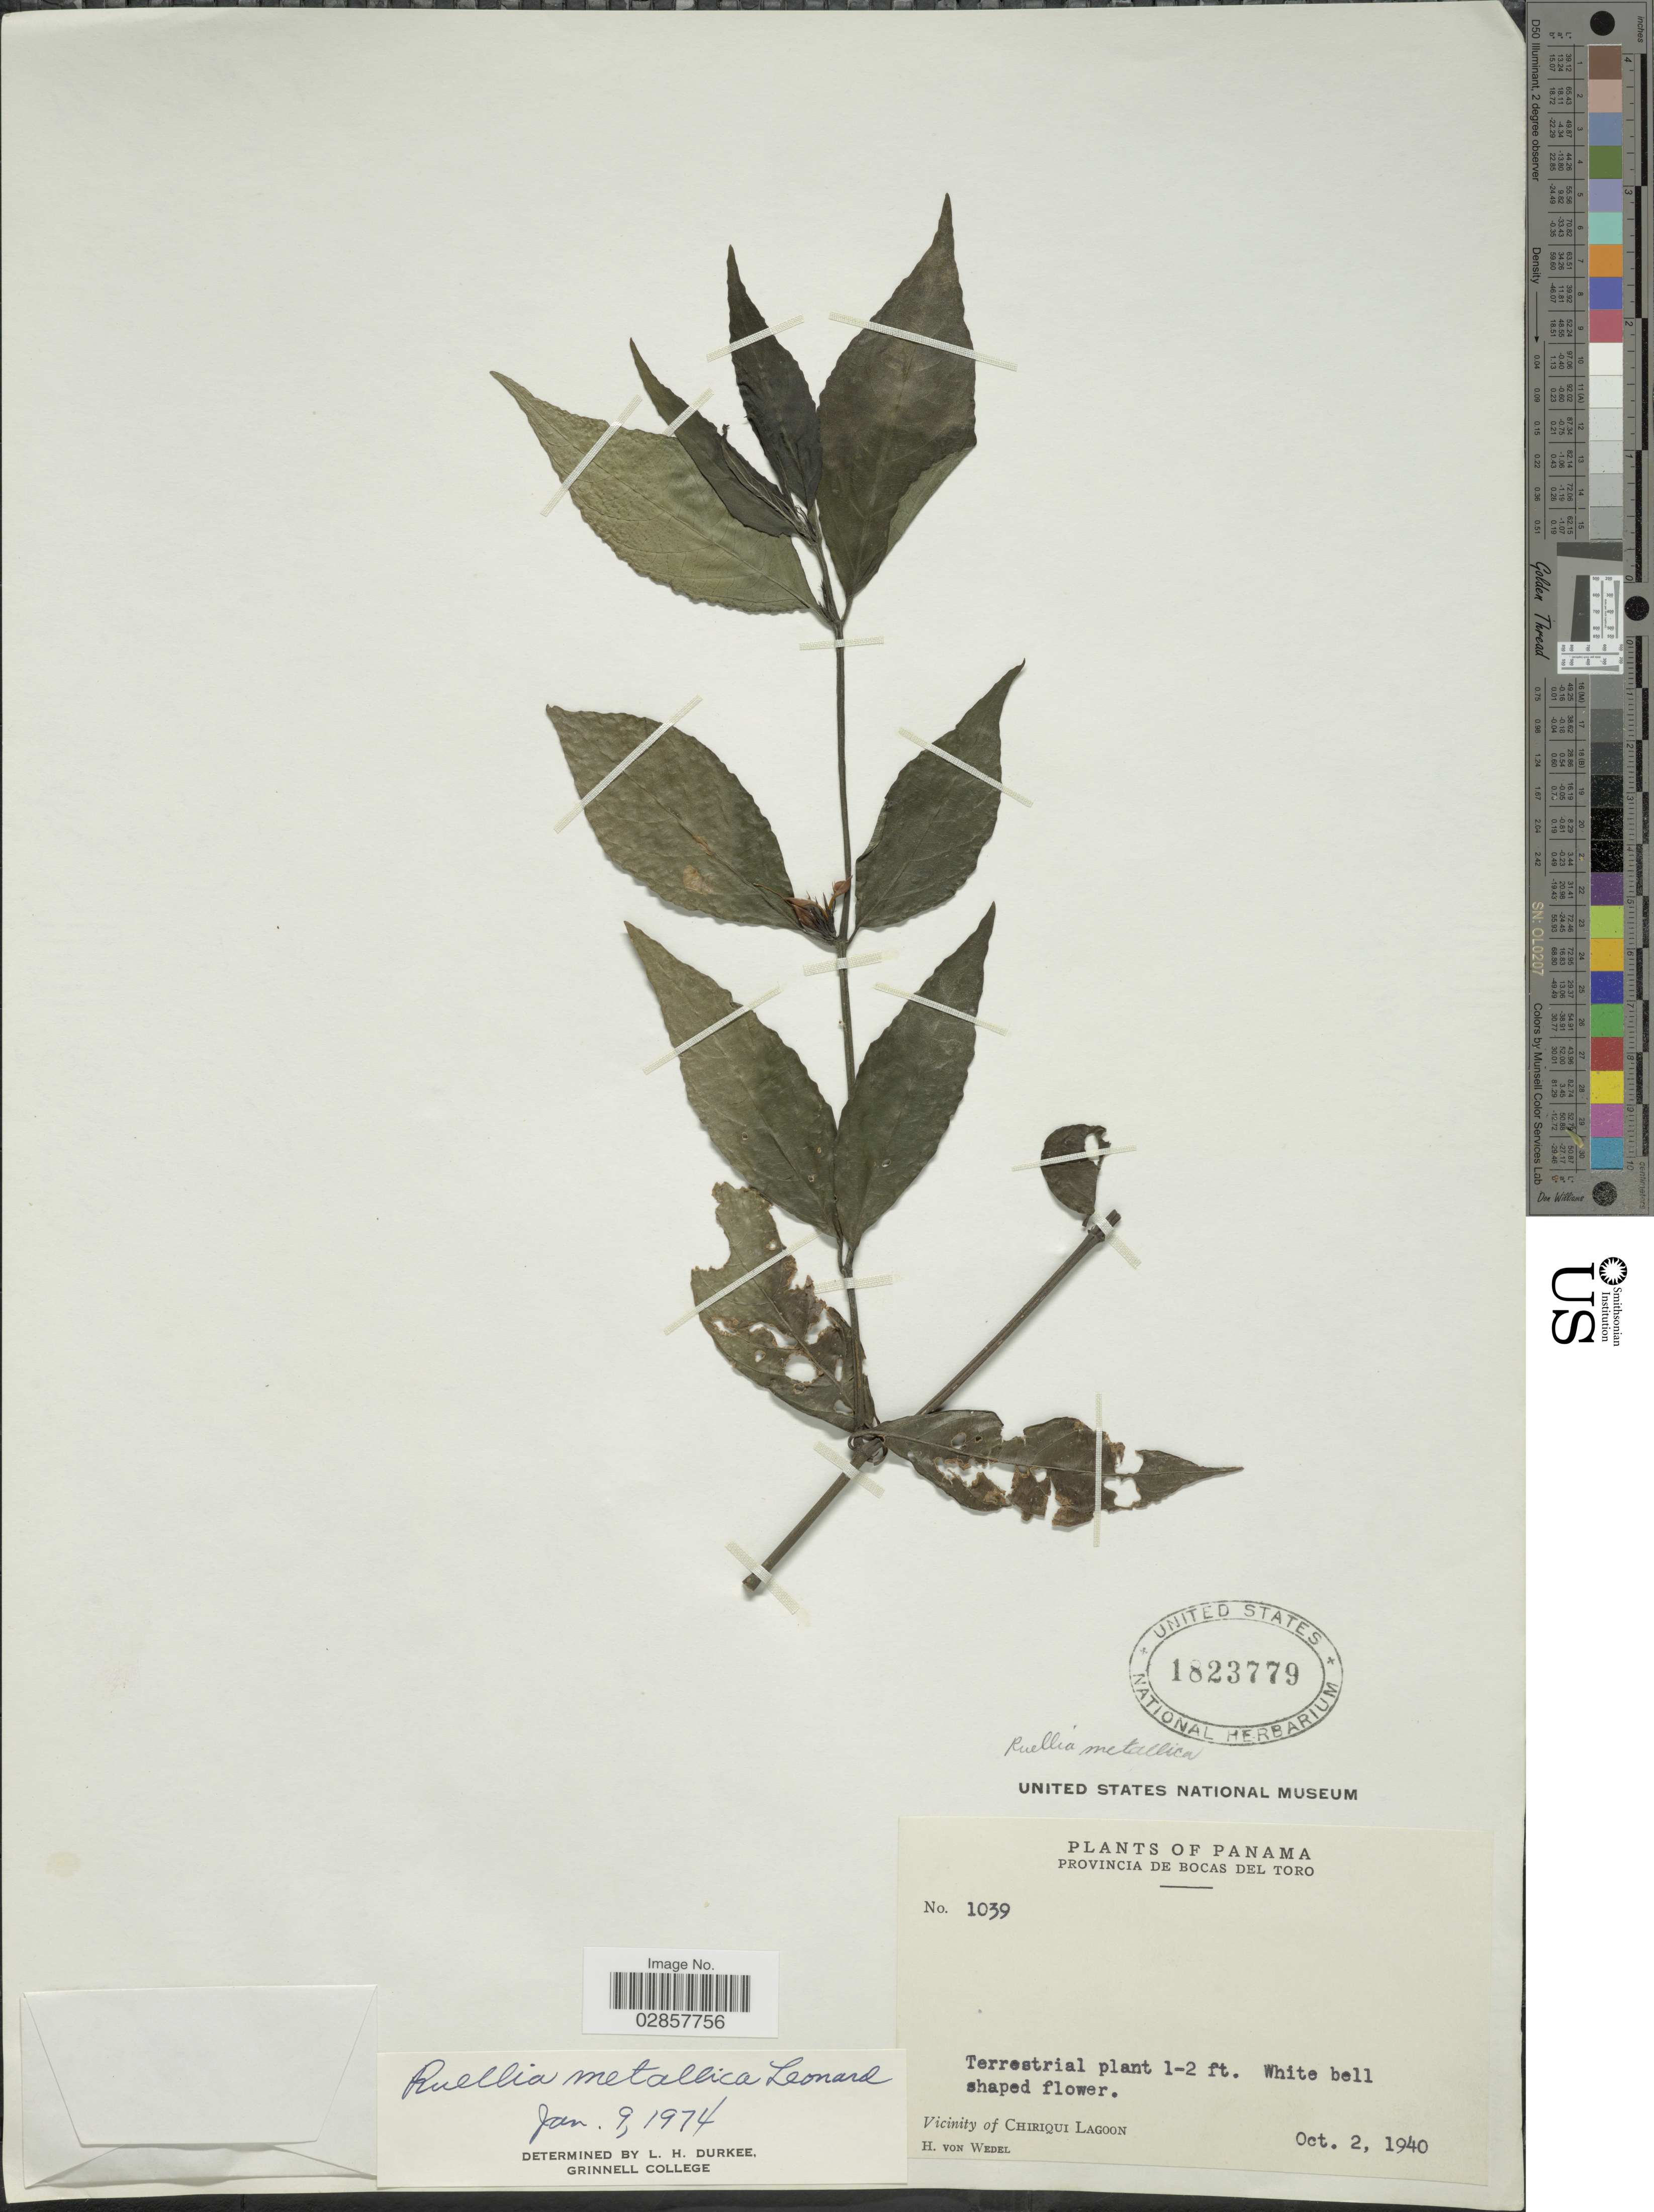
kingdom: Plantae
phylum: Tracheophyta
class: Magnoliopsida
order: Lamiales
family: Acanthaceae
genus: Ruellia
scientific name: Ruellia metallica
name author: Leonard in Standl.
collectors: H. von Wedel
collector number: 1039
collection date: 1940-10-02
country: Panama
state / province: Bocas del Toro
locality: Vicinity of Chiriqui Lagoon.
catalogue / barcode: US 1823779